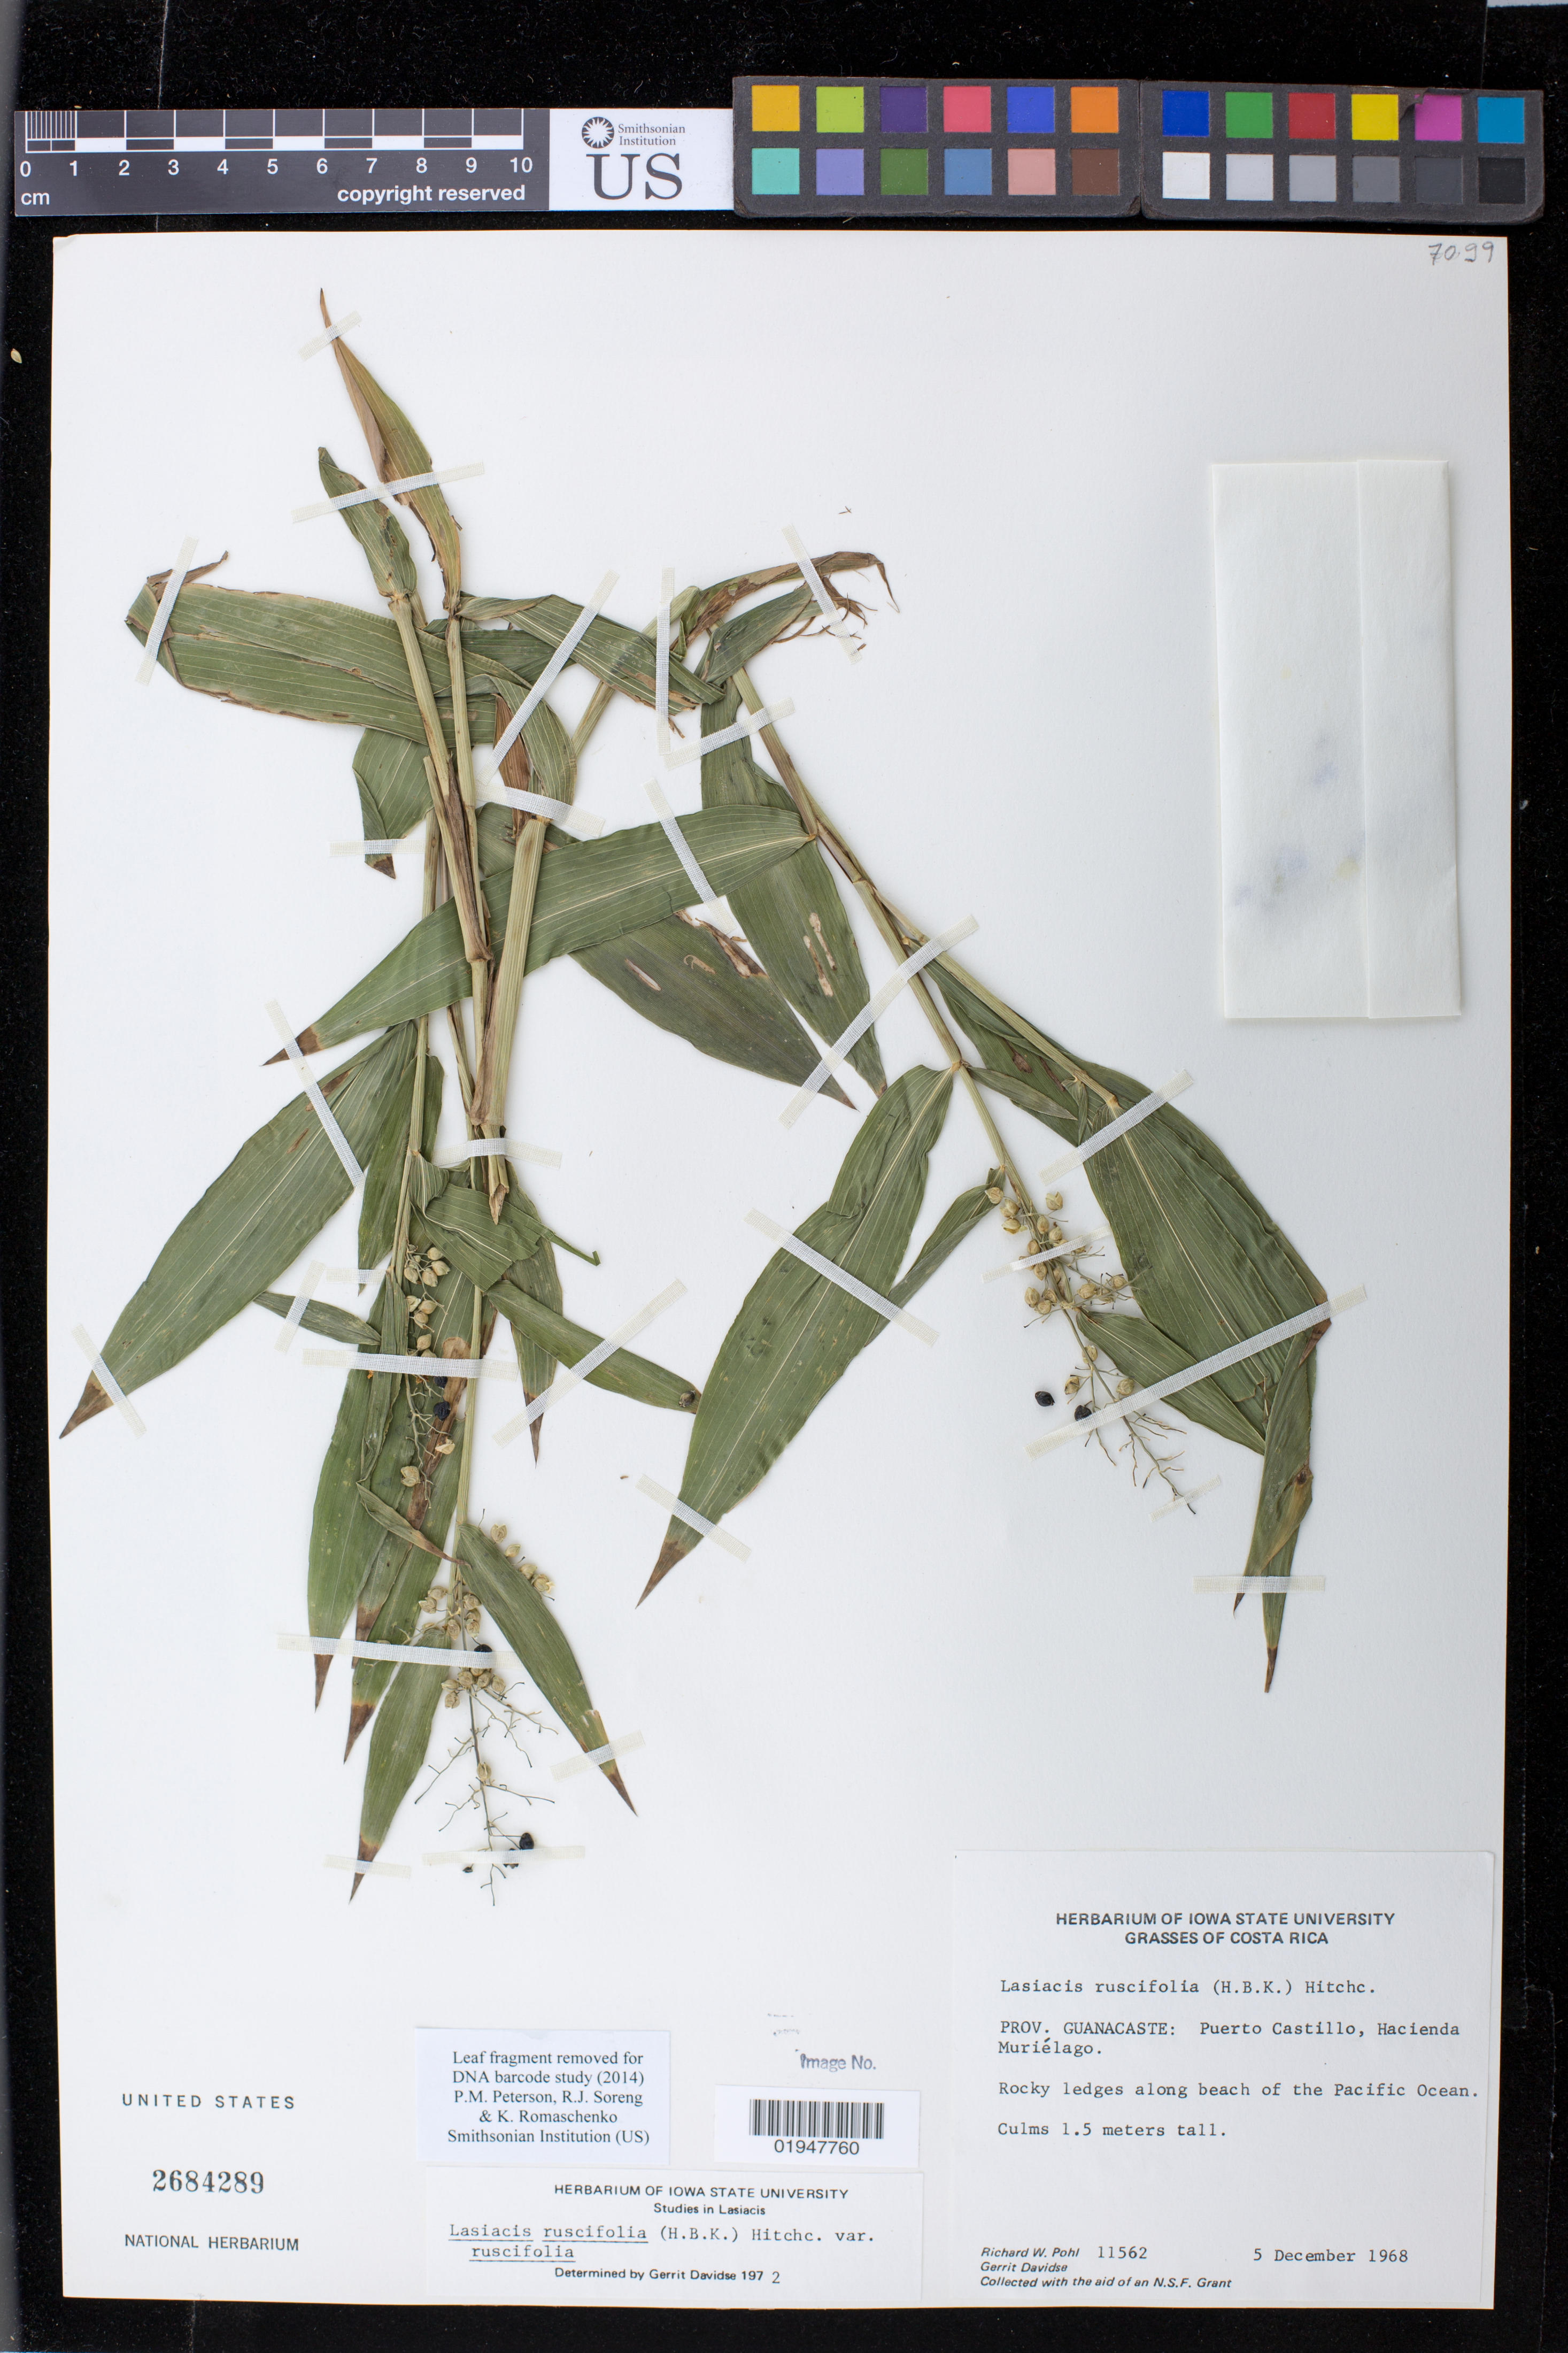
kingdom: Plantae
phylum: Tracheophyta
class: Liliopsida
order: Poales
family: Poaceae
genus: Lasiacis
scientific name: Lasiacis ruscifolia var. ruscifolia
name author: (Kunth) Hitchc.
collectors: R. W. Pohl & G. Davidse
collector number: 11562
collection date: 1968-12-05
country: Costa Rica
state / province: Guanacaste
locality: Puerto Castillo, Hacienda, Muriélago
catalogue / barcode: US 2684289